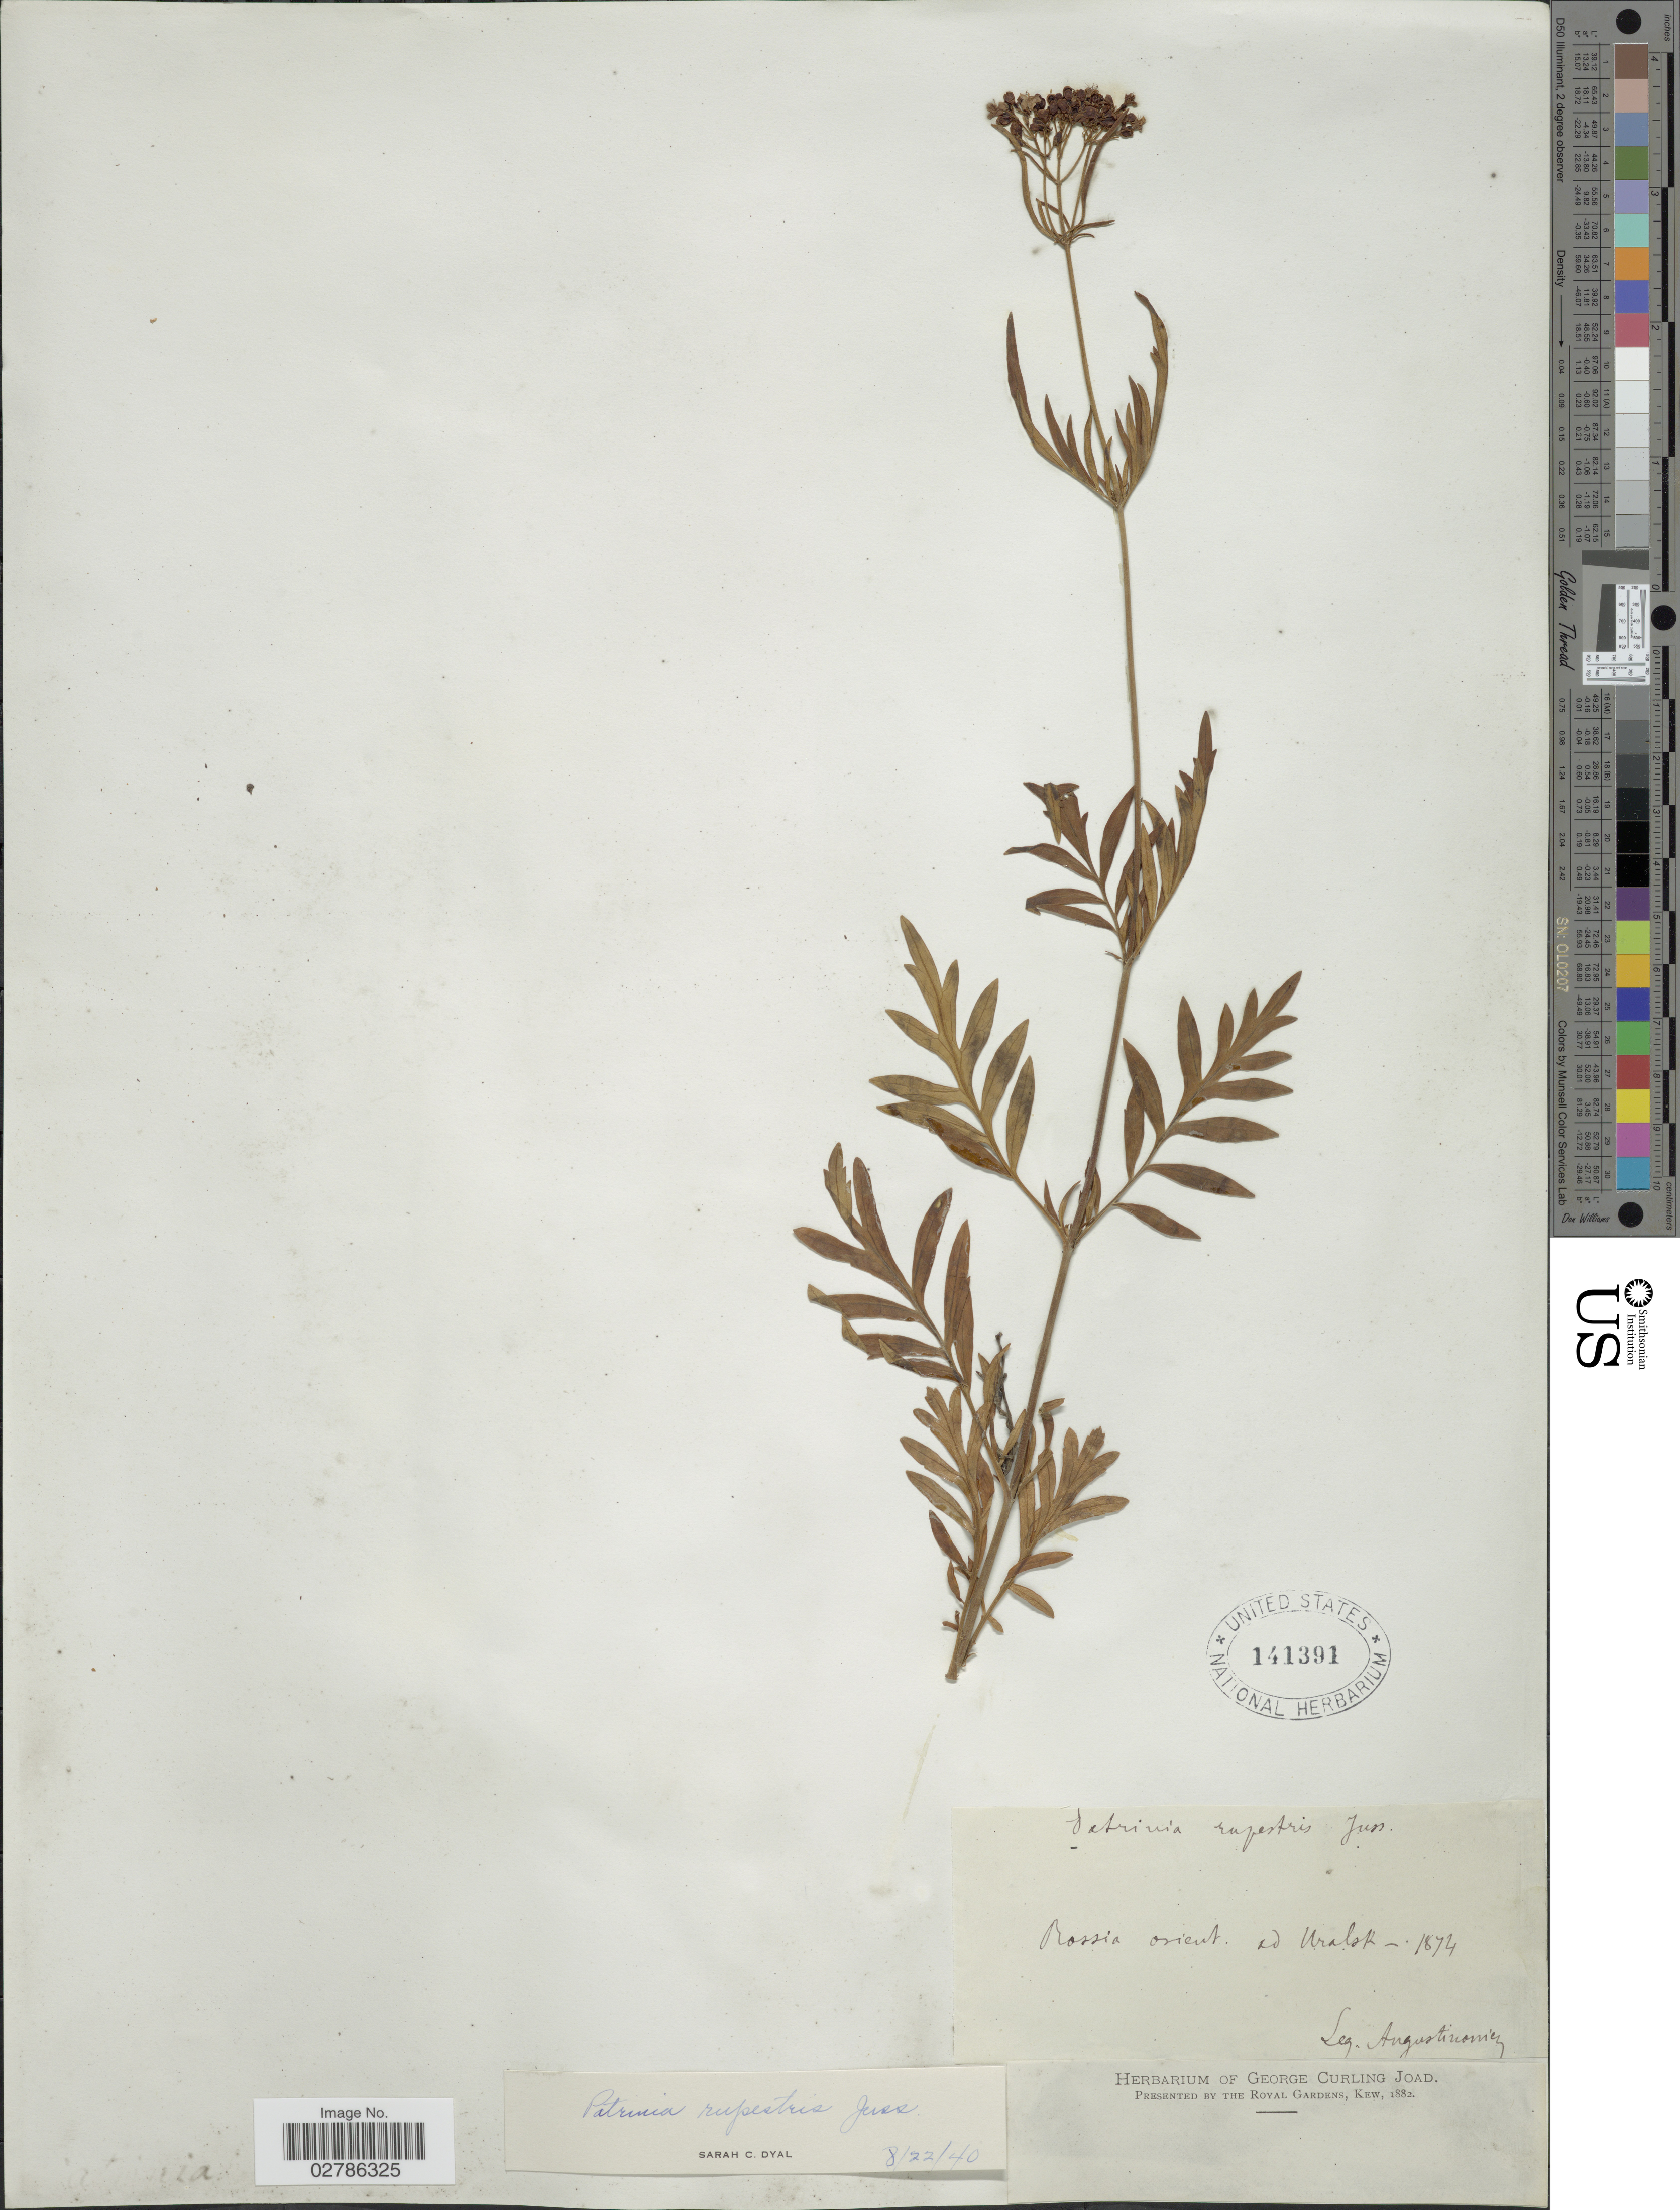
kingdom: Plantae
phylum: Tracheophyta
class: Magnoliopsida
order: Dipsacales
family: Caprifoliaceae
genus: Patrinia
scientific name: Patrinia rupestris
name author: (Pall.) Dufr.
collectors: Augustinowicz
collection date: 1874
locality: Rossia orient. ad Uralsk.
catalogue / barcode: US 141391